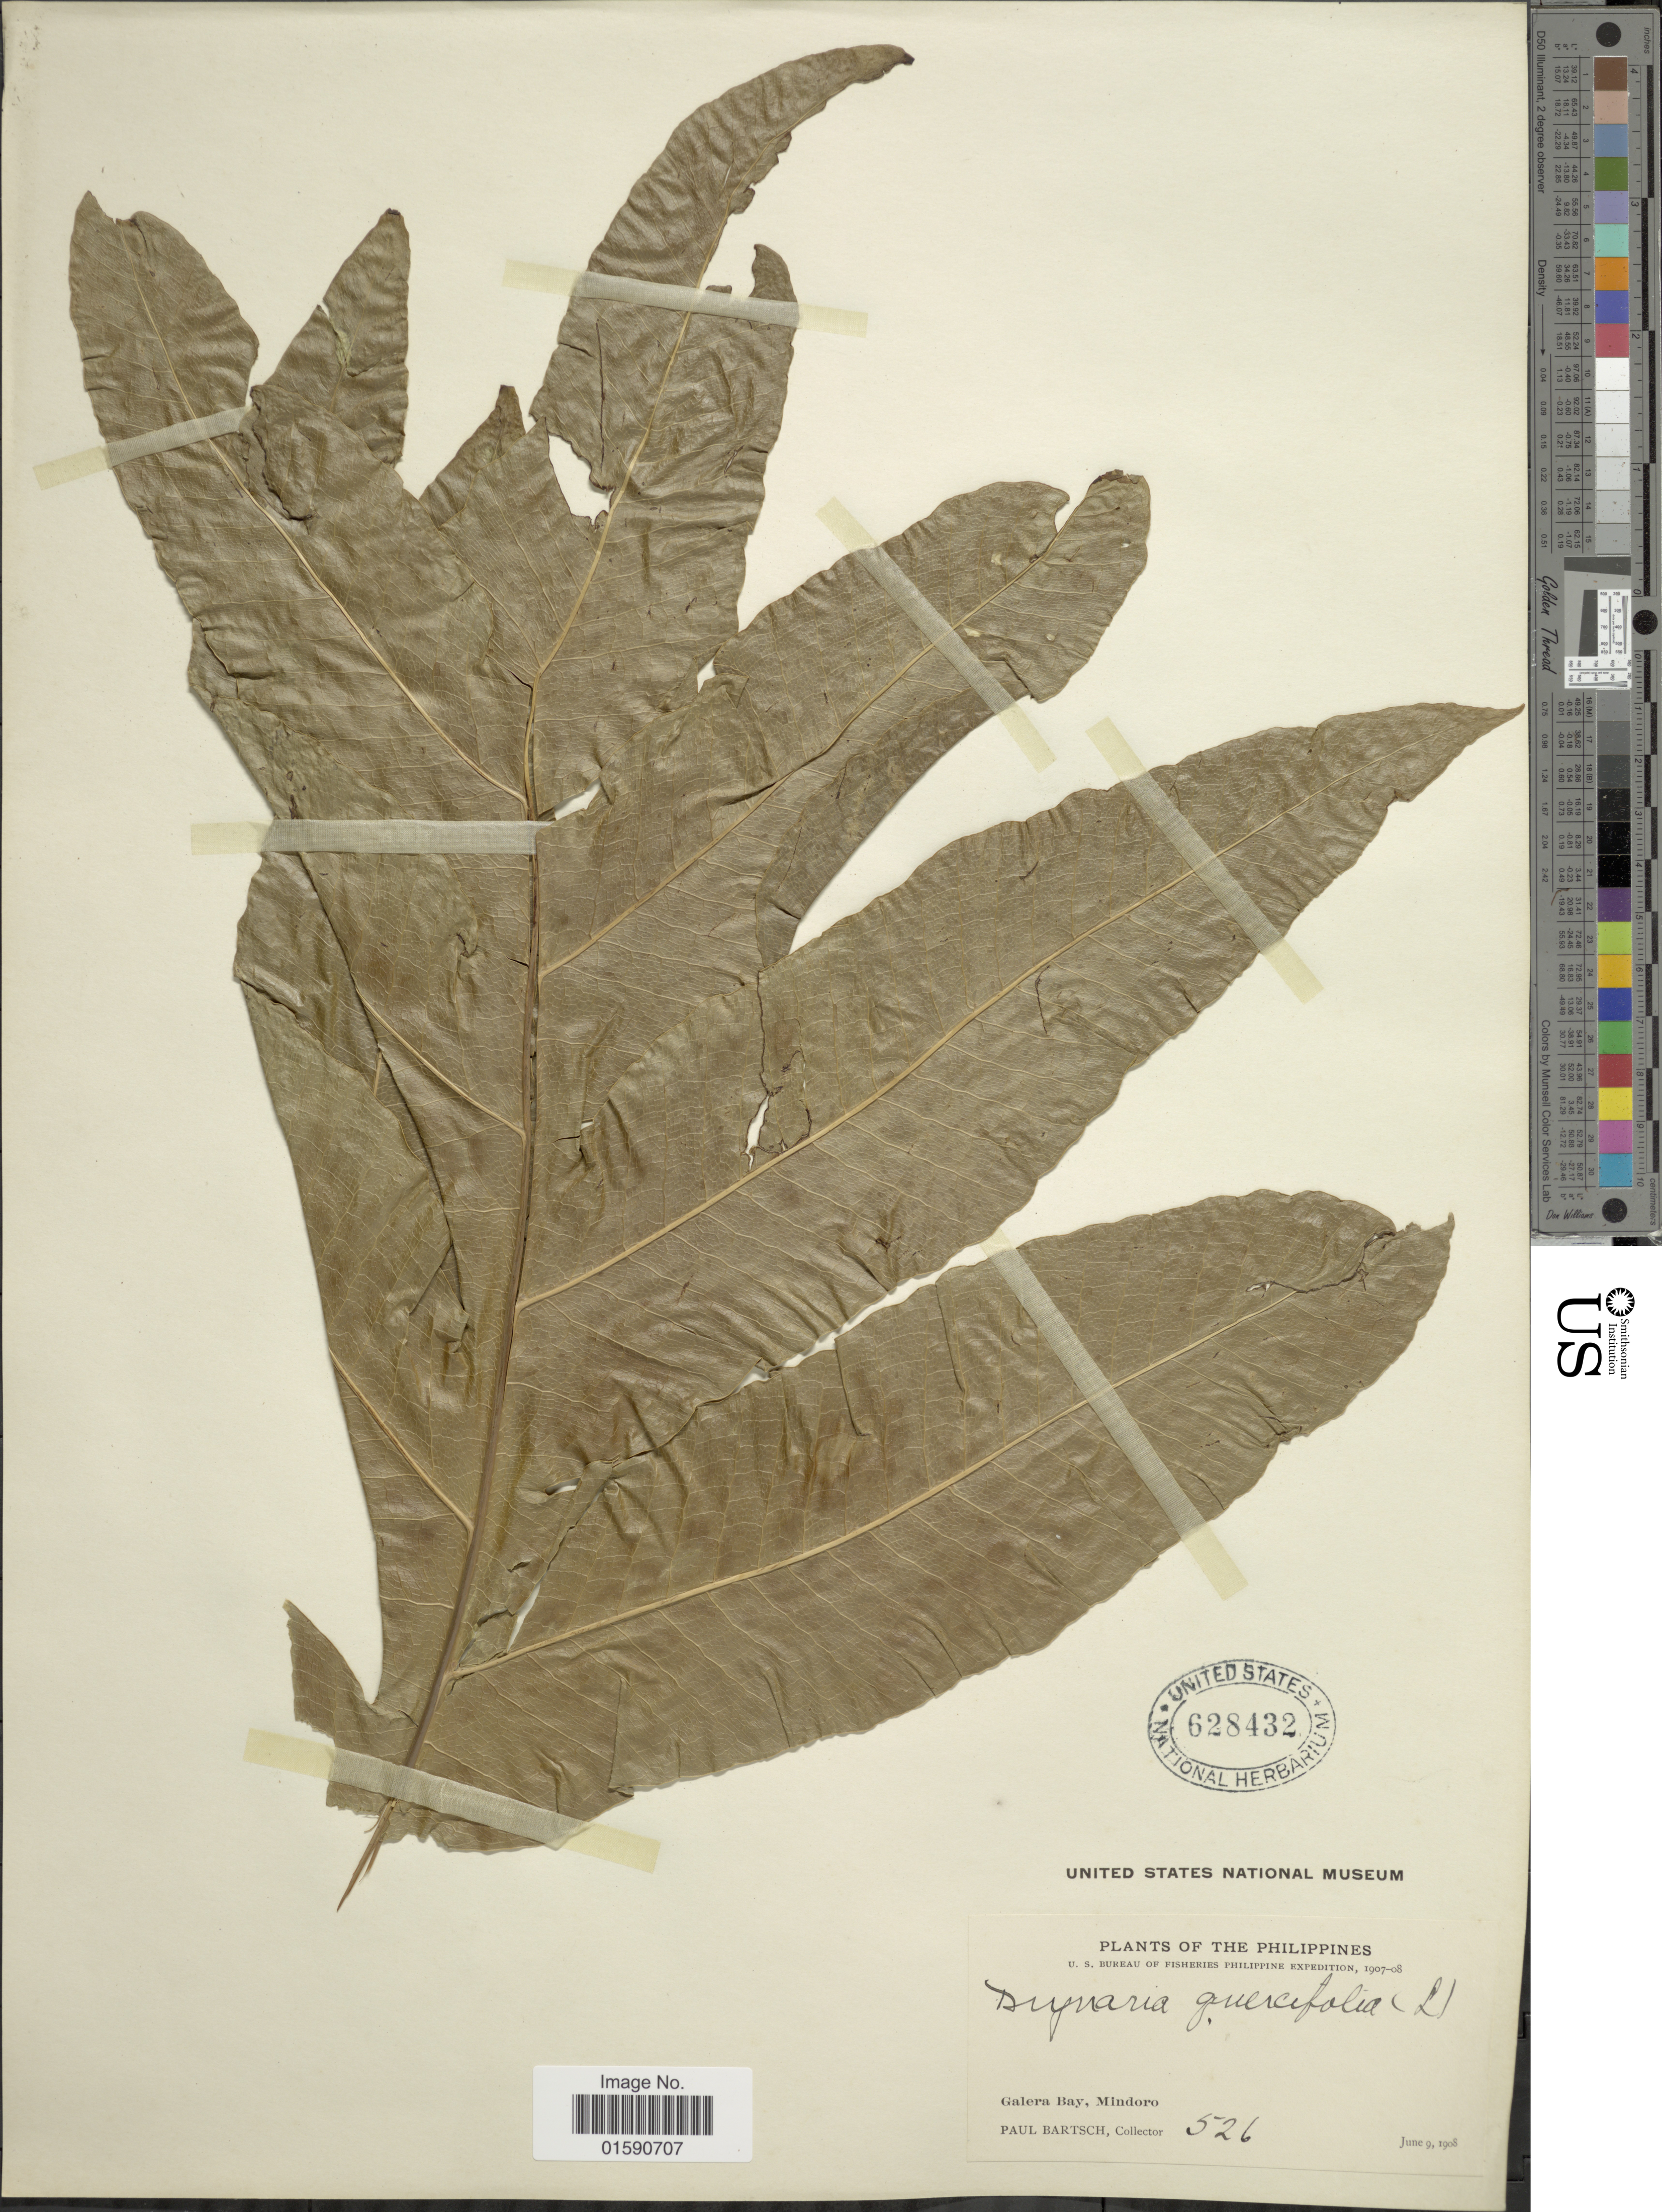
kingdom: Plantae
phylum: Tracheophyta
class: Polypodiopsida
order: Polypodiales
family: Polypodiaceae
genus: Drynaria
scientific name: Drynaria quercifolia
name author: (L.) J. Sm.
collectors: P. Bartsch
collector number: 526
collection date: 1908-06-09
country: Philippines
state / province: Mimaropa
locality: Galera Bay, Mindoro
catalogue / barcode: US 628432